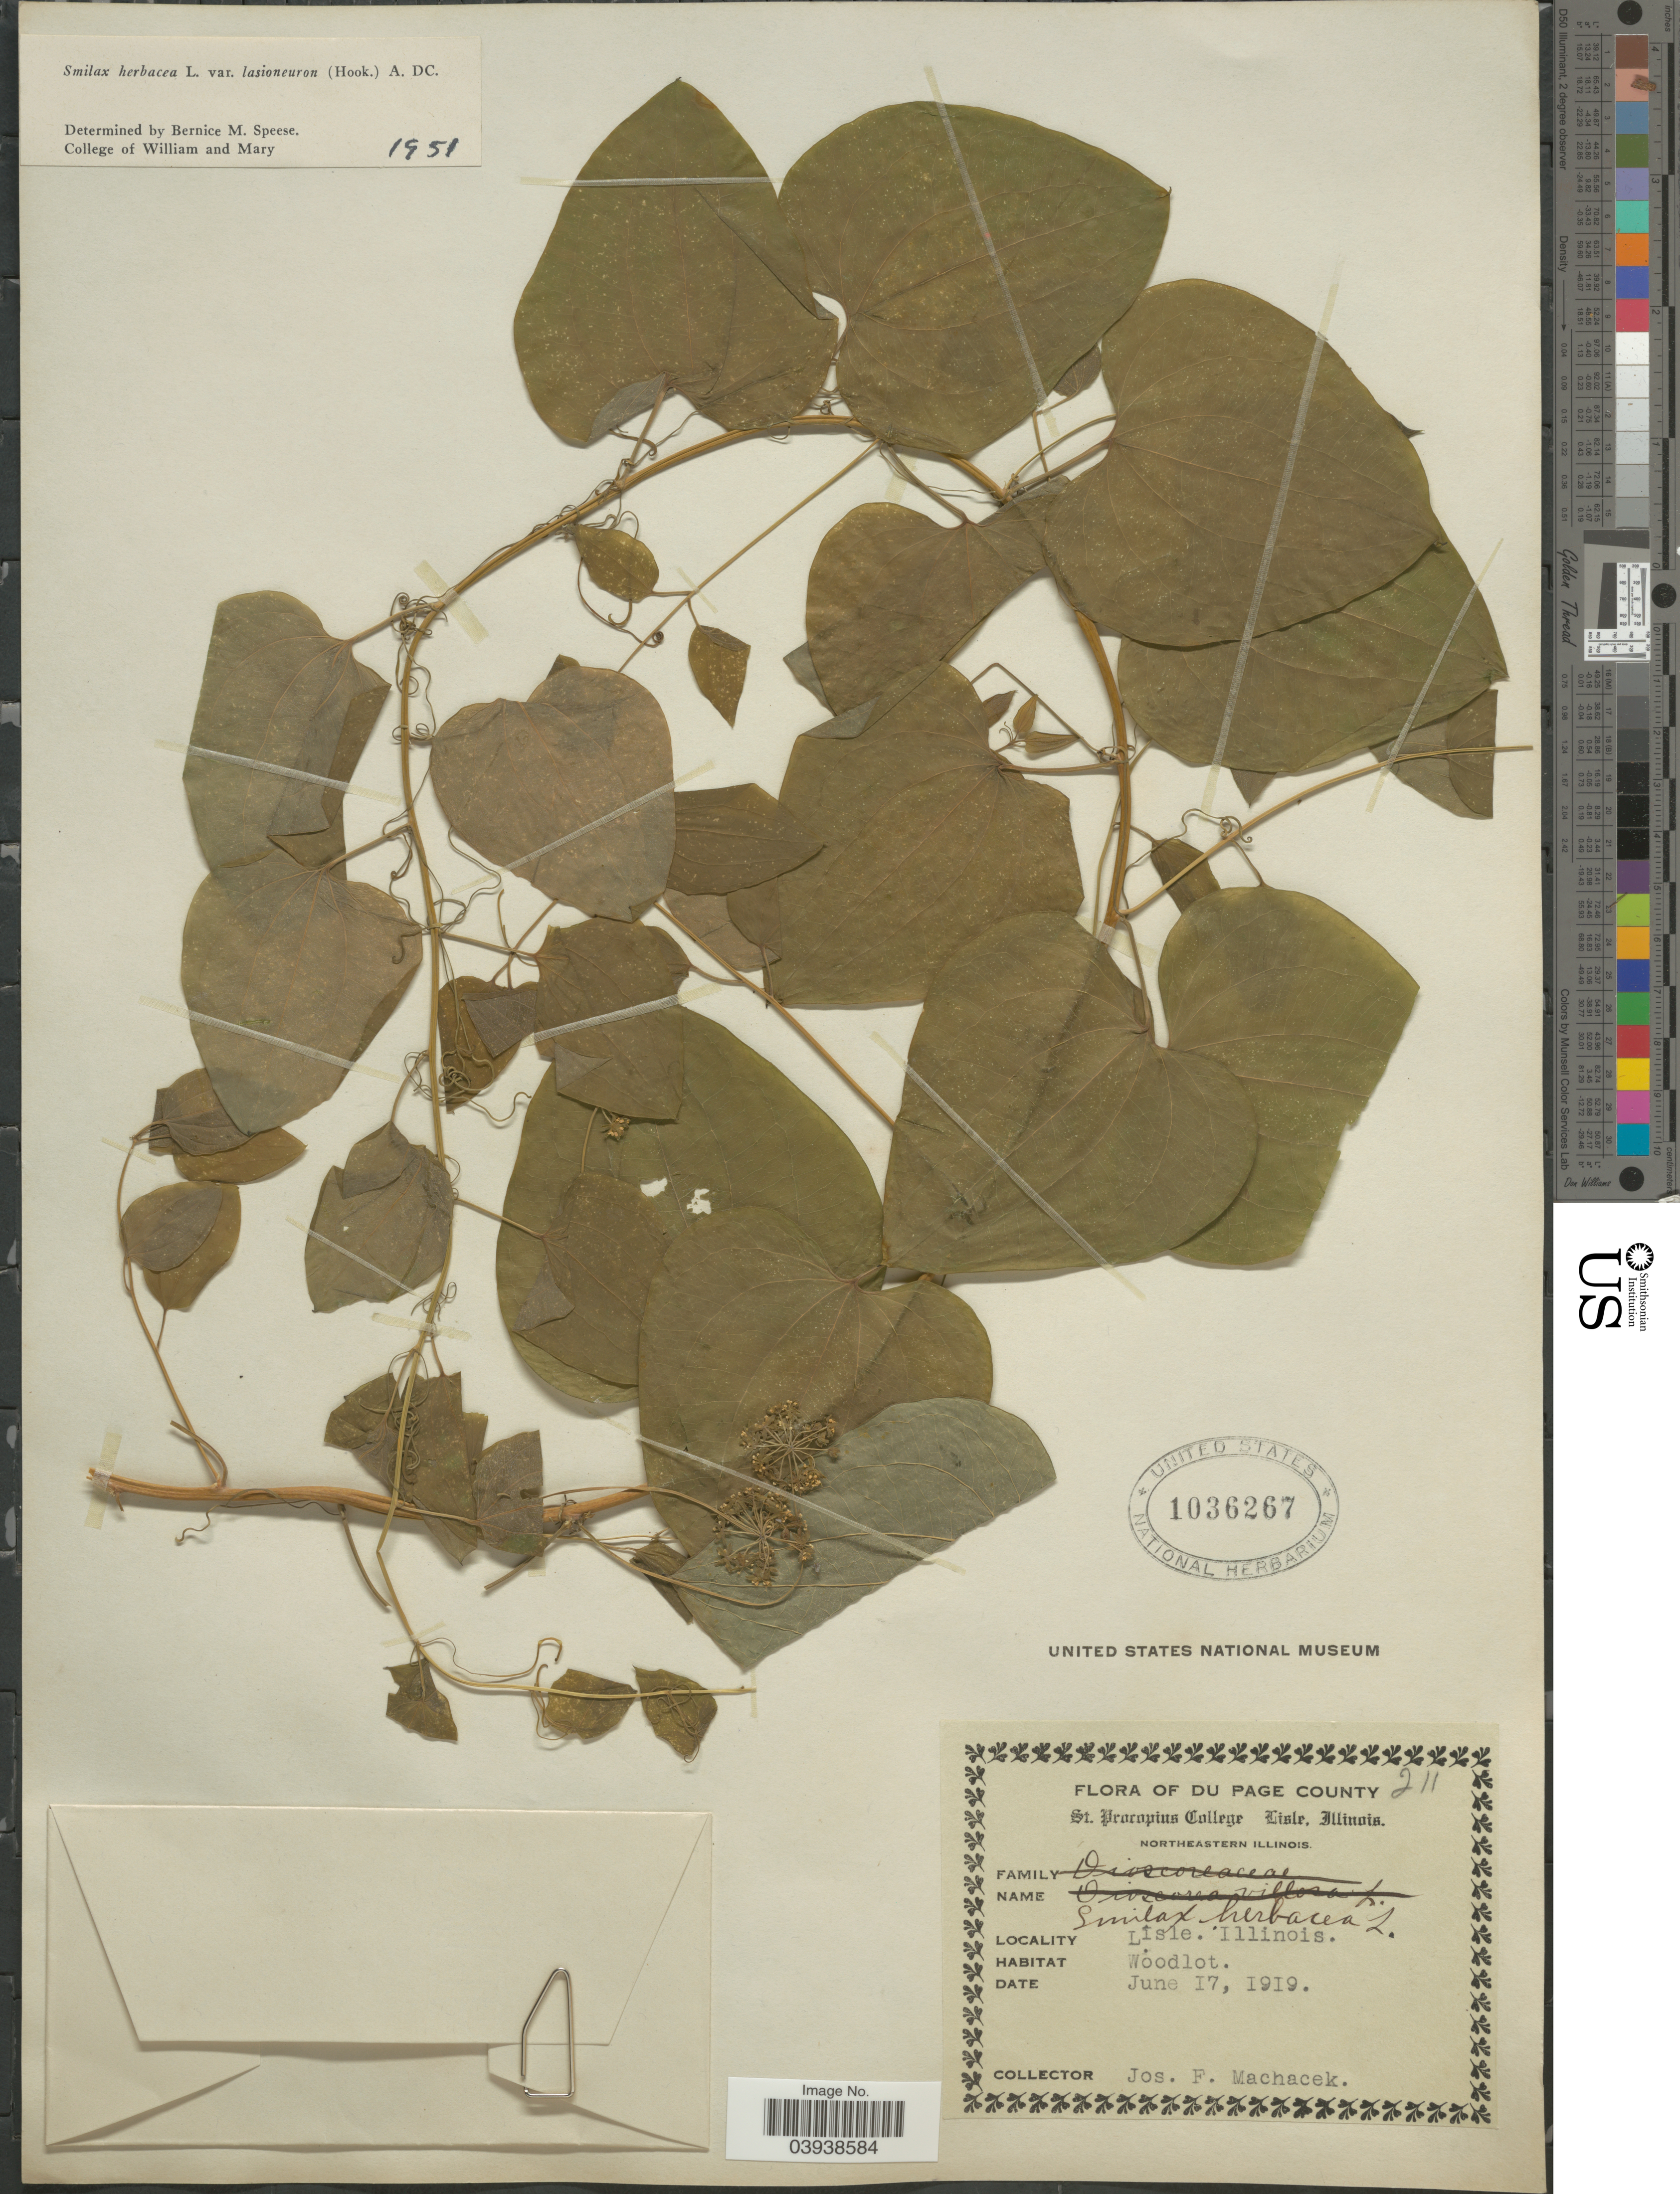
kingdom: Plantae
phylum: Tracheophyta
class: Liliopsida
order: Liliales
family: Smilacaceae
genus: Smilax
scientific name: Smilax herbacea var. lasioneuron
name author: (Hook.) A. DC.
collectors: J. Machacek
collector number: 211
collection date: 1919-06-17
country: United States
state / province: Illinois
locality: Page County. Northeastern Illinois. Lisle.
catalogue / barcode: US 1036267